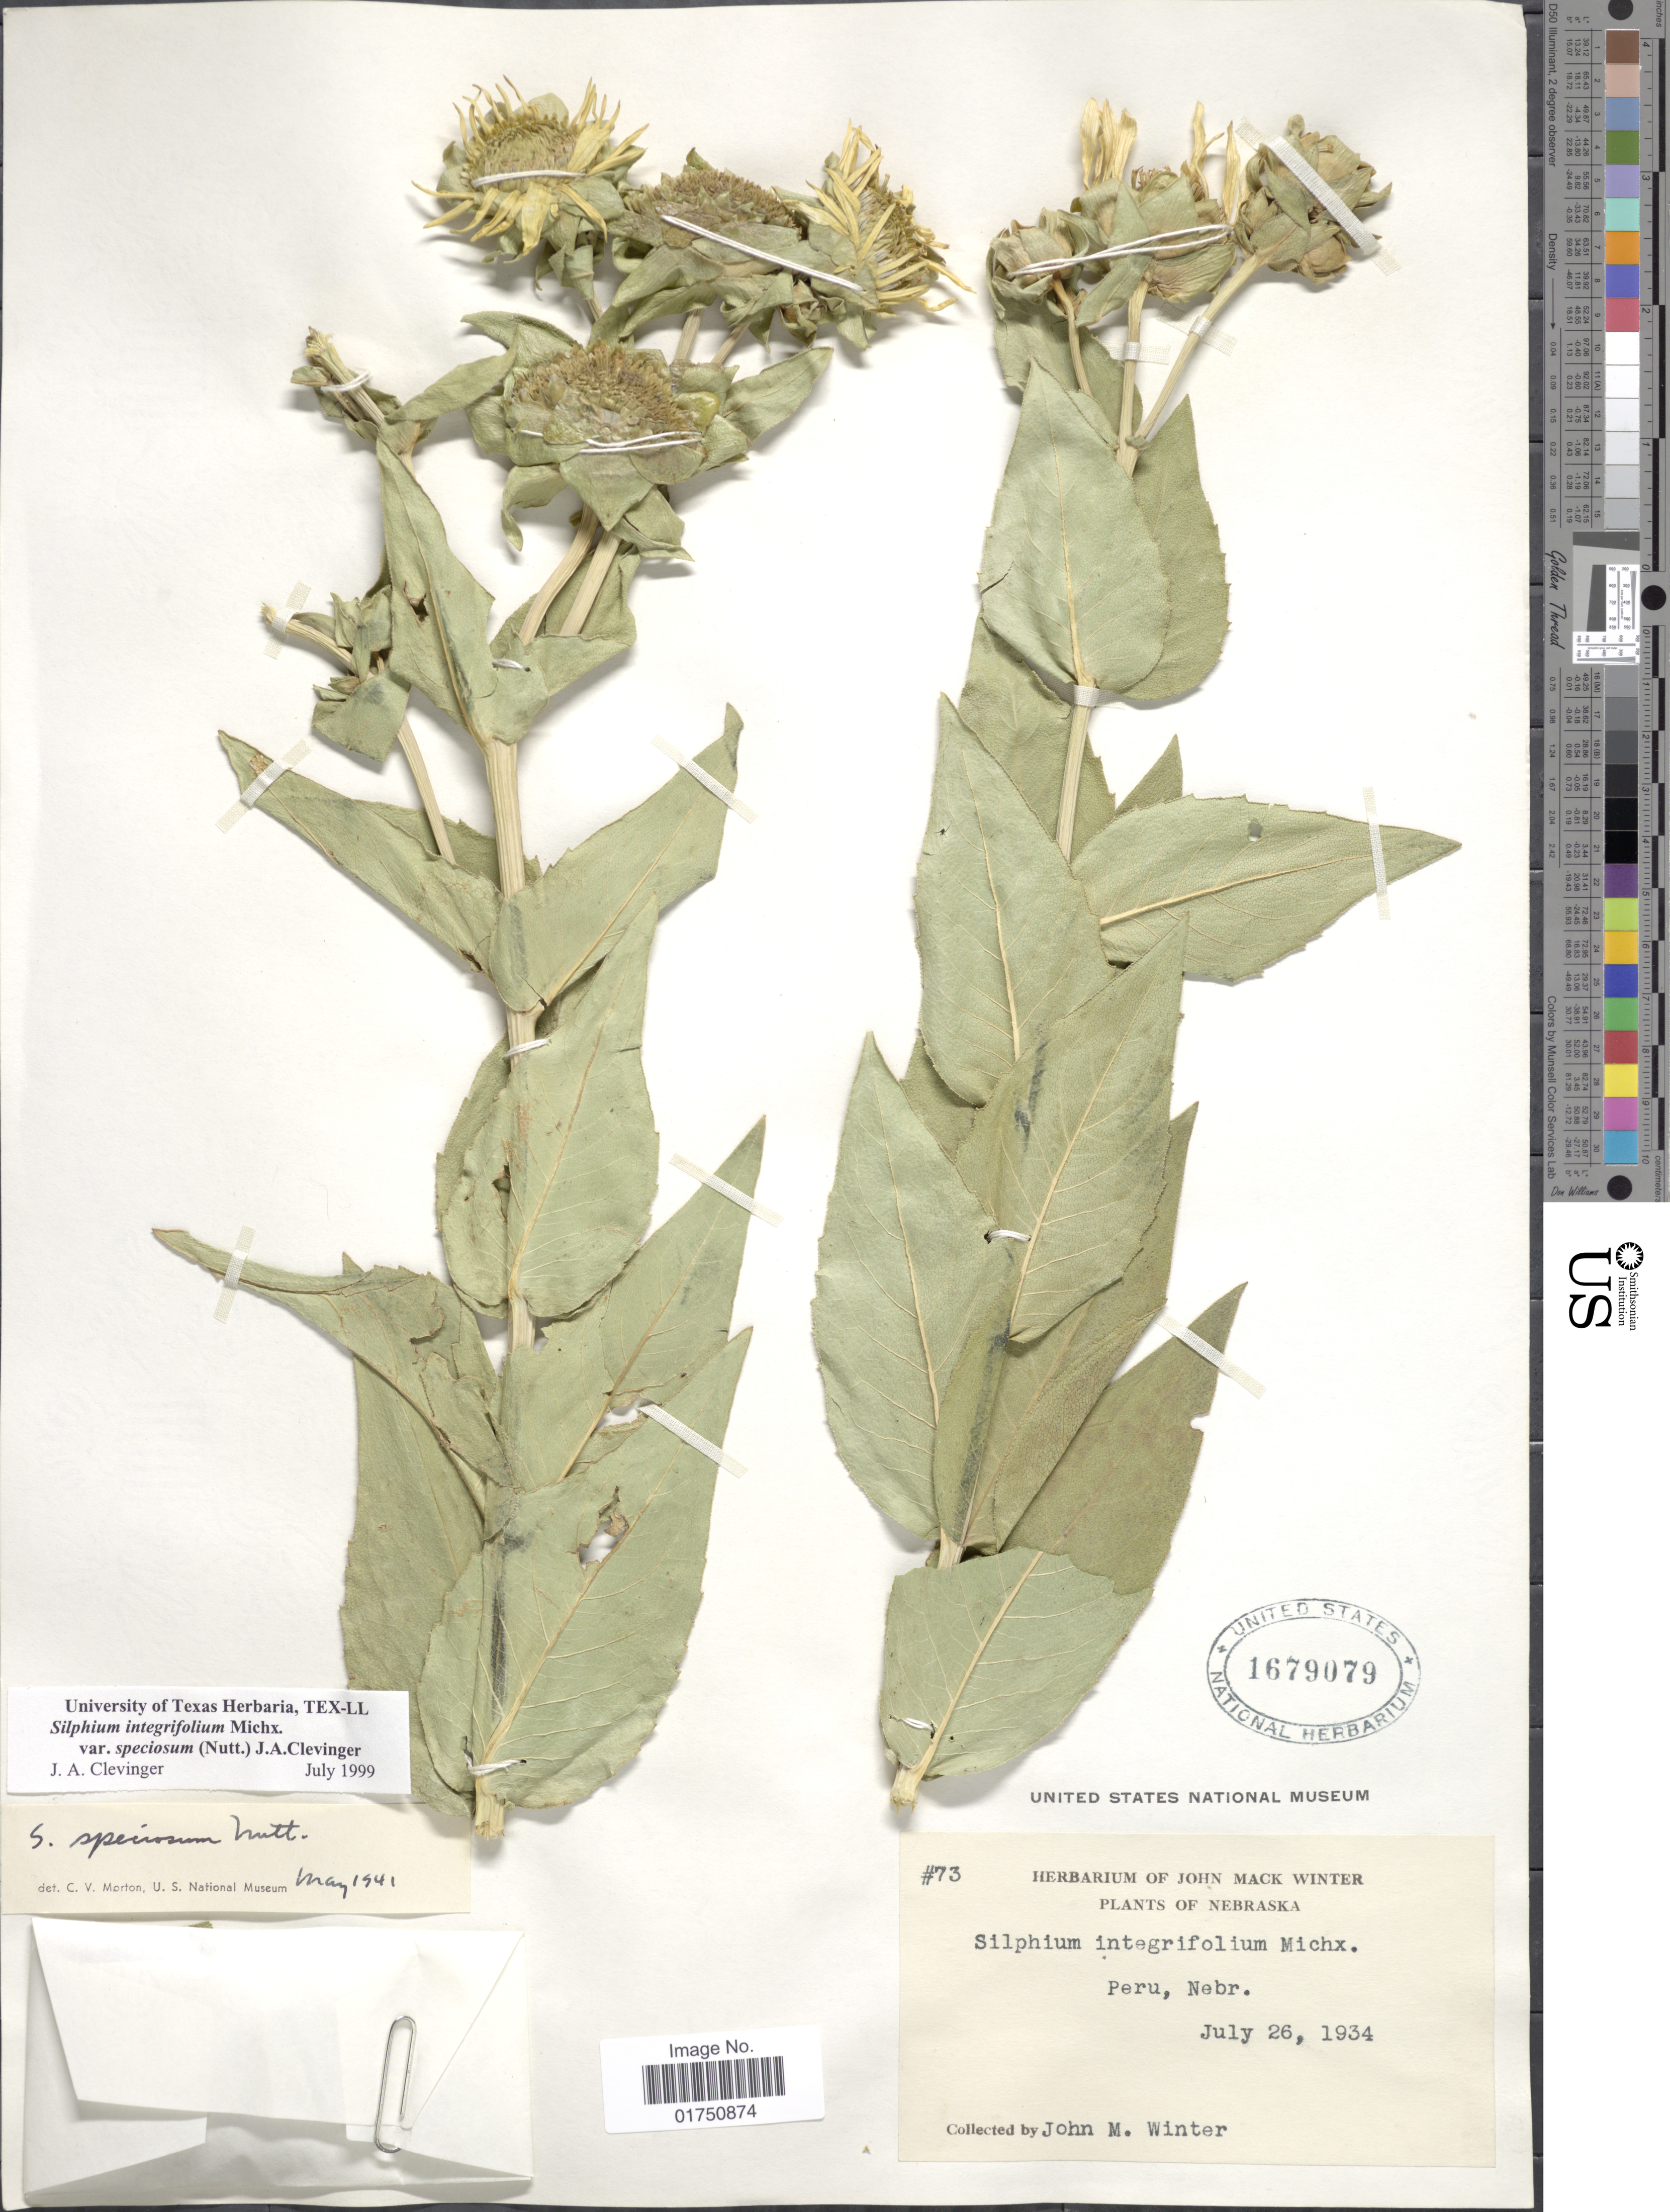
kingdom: Plantae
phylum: Tracheophyta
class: Magnoliopsida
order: Asterales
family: Asteraceae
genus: Silphium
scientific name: Silphium speciosum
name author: Nutt.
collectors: J. M. Winter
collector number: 73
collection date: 1934-07-26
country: United States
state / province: Nebraska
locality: Peru, Nebr.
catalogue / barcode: US 1679079